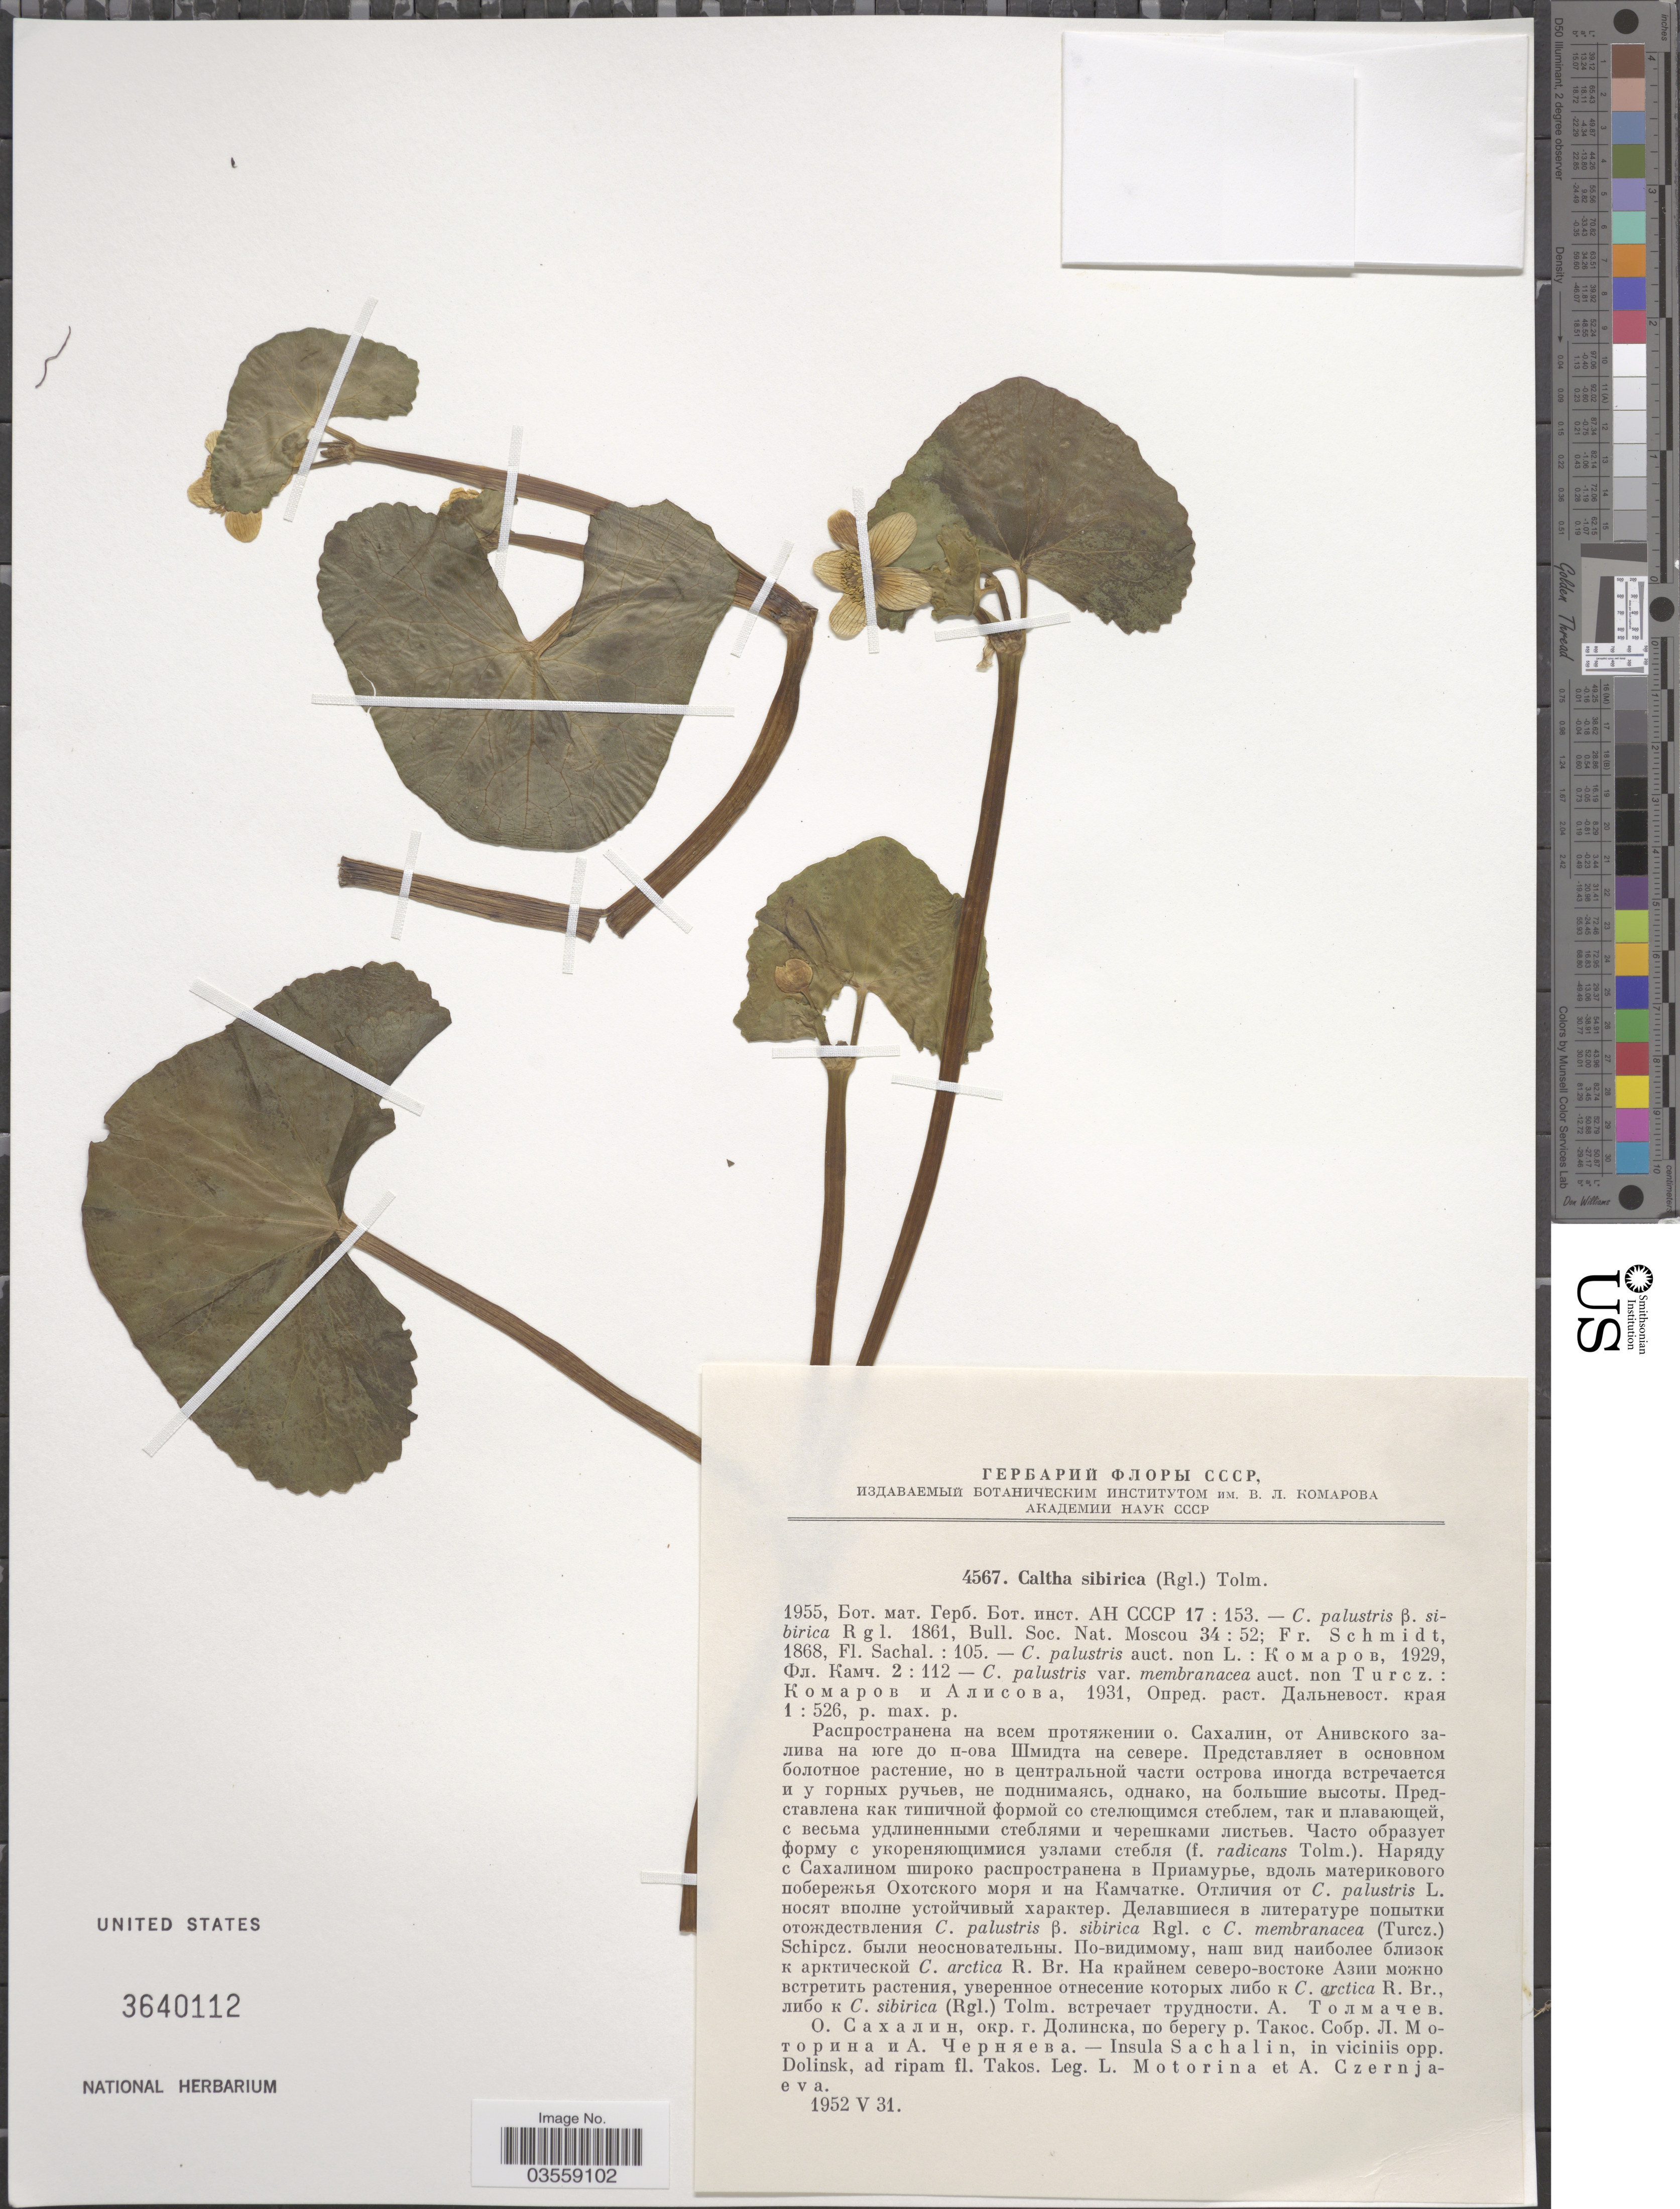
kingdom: Plantae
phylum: Tracheophyta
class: Magnoliopsida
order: Ranunculales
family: Ranunculaceae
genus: Caltha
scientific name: Caltha sibirica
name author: Makino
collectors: L. Motorina & A. Czernjaeva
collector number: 4567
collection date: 1952-05-31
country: Russian Federation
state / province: Sakhalin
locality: Insula Sachalin, in viciniis opp. Dolinsk, ad ripam fl. Takos.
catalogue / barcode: US 3640112